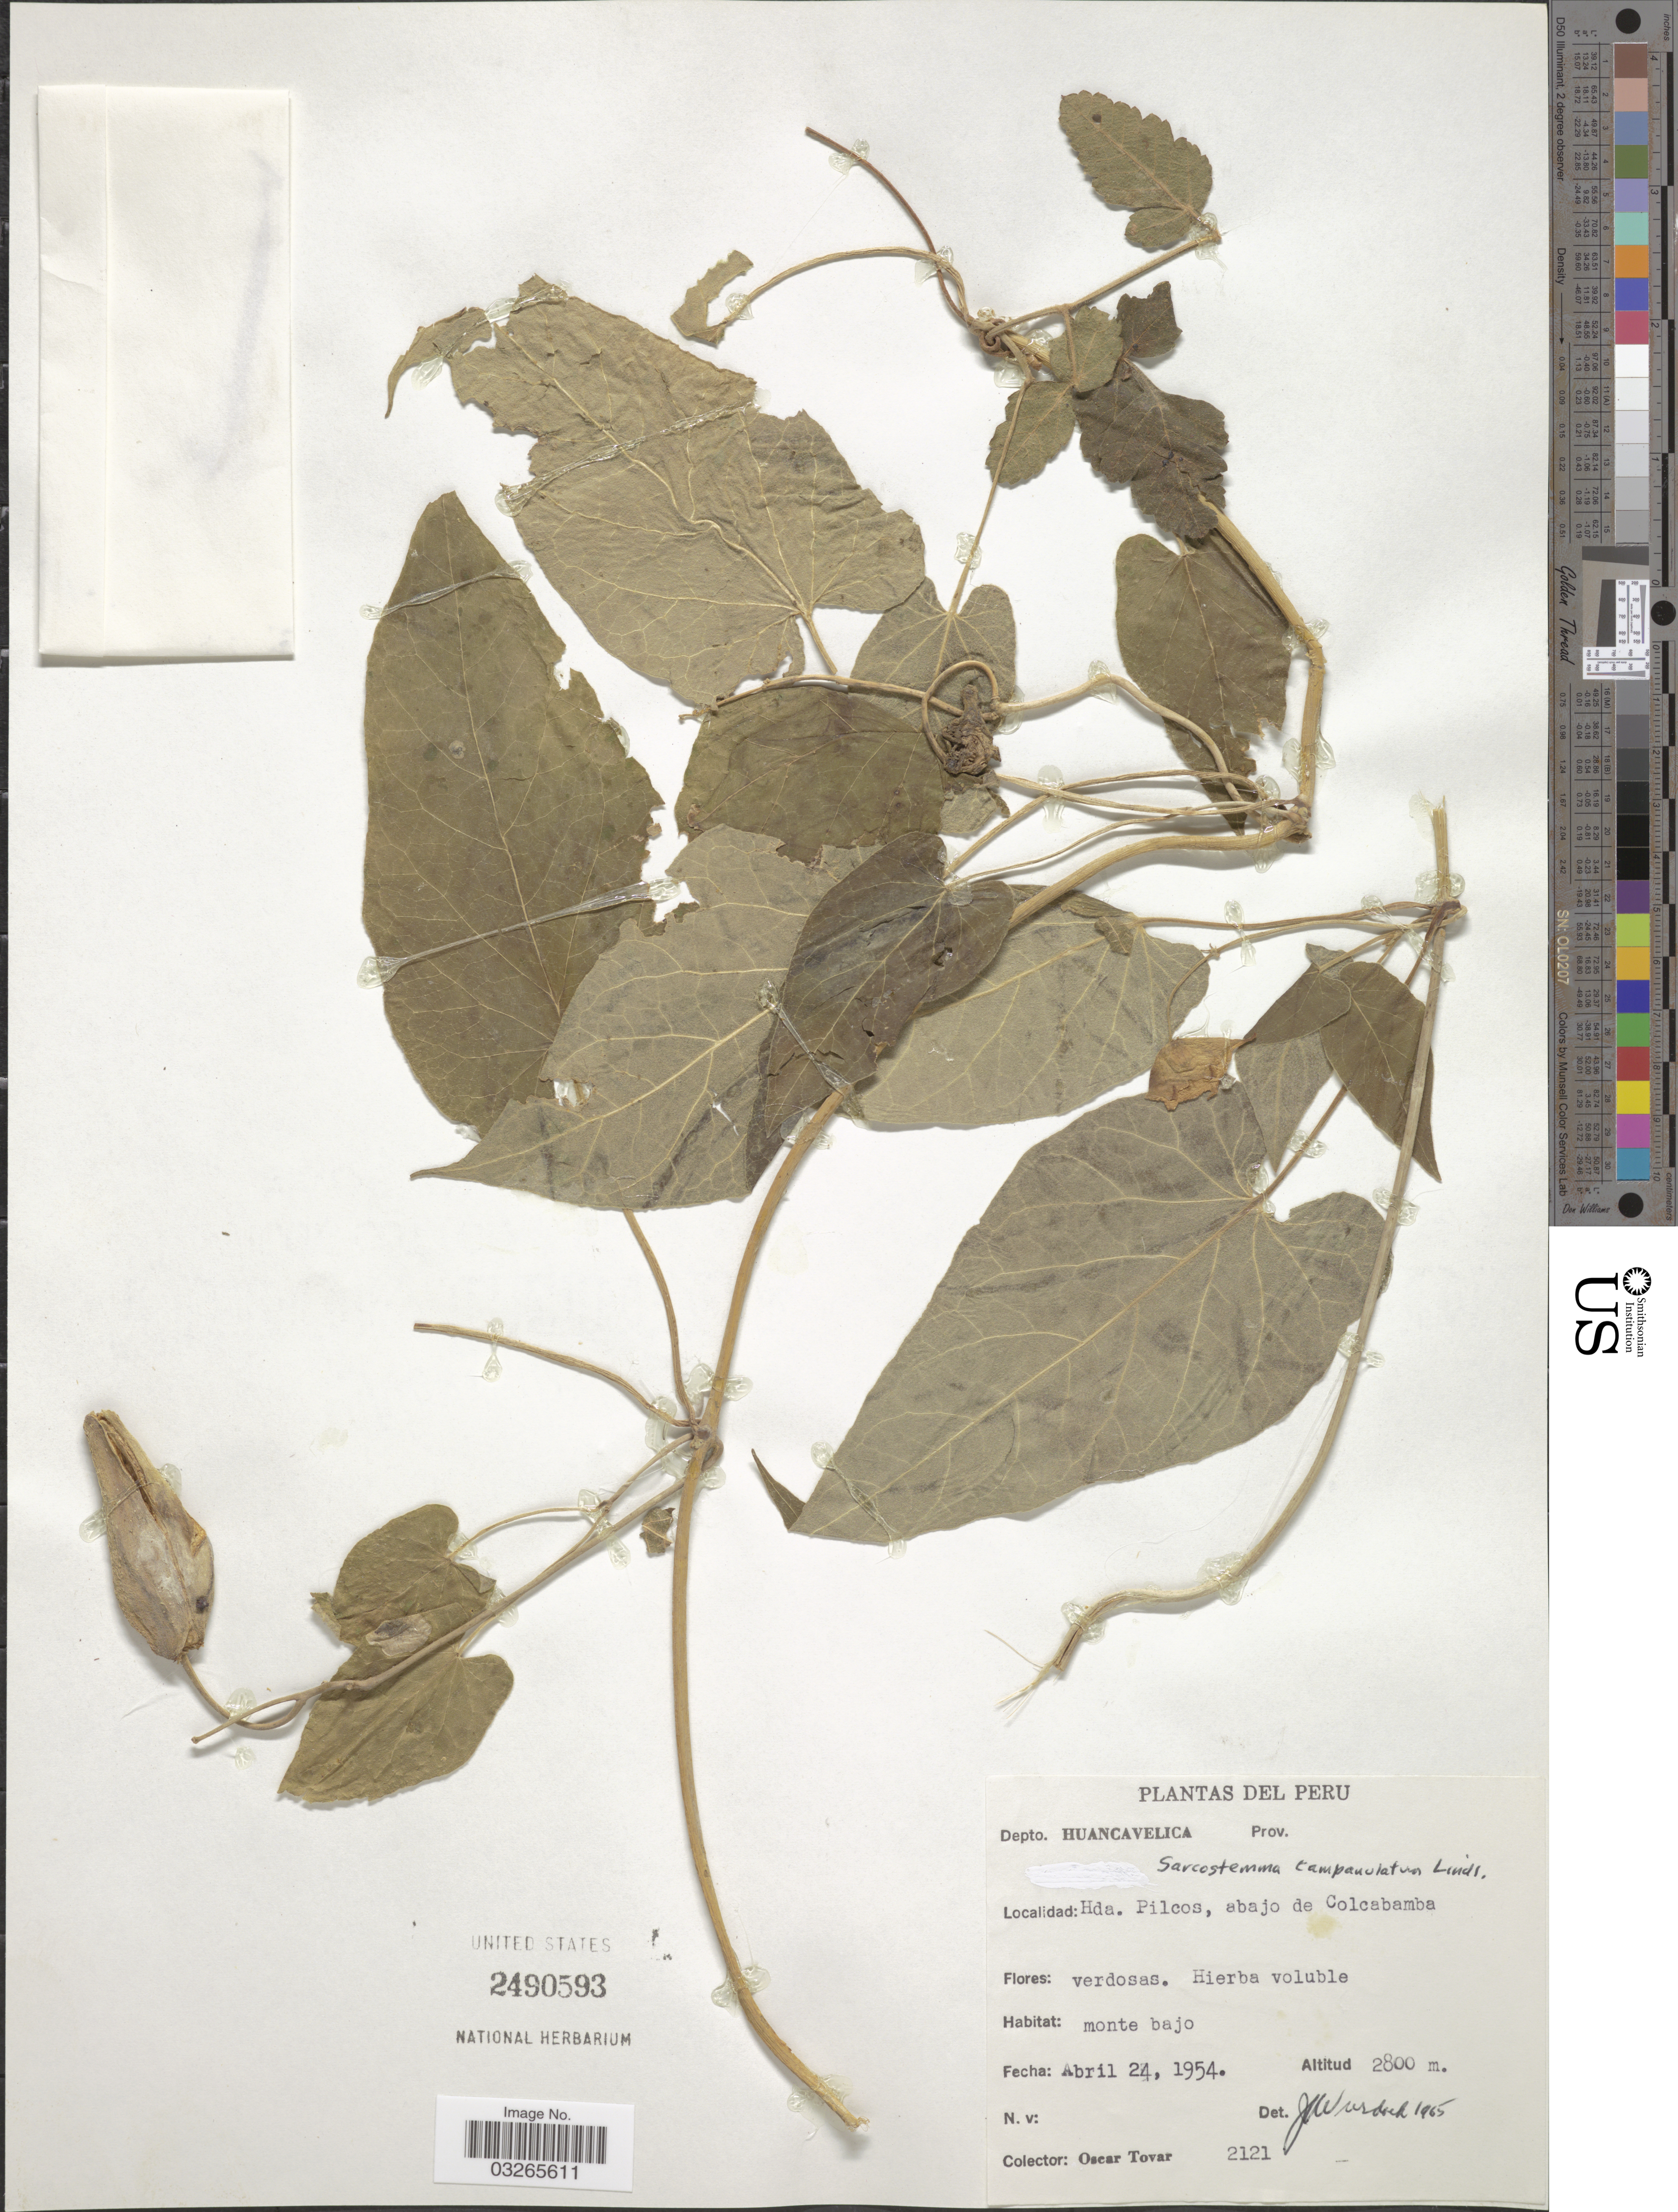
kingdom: Plantae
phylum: Tracheophyta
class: Magnoliopsida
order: Gentianales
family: Apocynaceae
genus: Sarcostemma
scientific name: Sarcostemma campanulatum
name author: Lindl.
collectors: Ó. Tovar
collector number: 2121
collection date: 1954-04-24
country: Peru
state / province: Huancavelica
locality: Depto. Huancavelica, Hda. Pilcos, abajos de Colcabamba.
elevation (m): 2800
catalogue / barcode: US 2490593